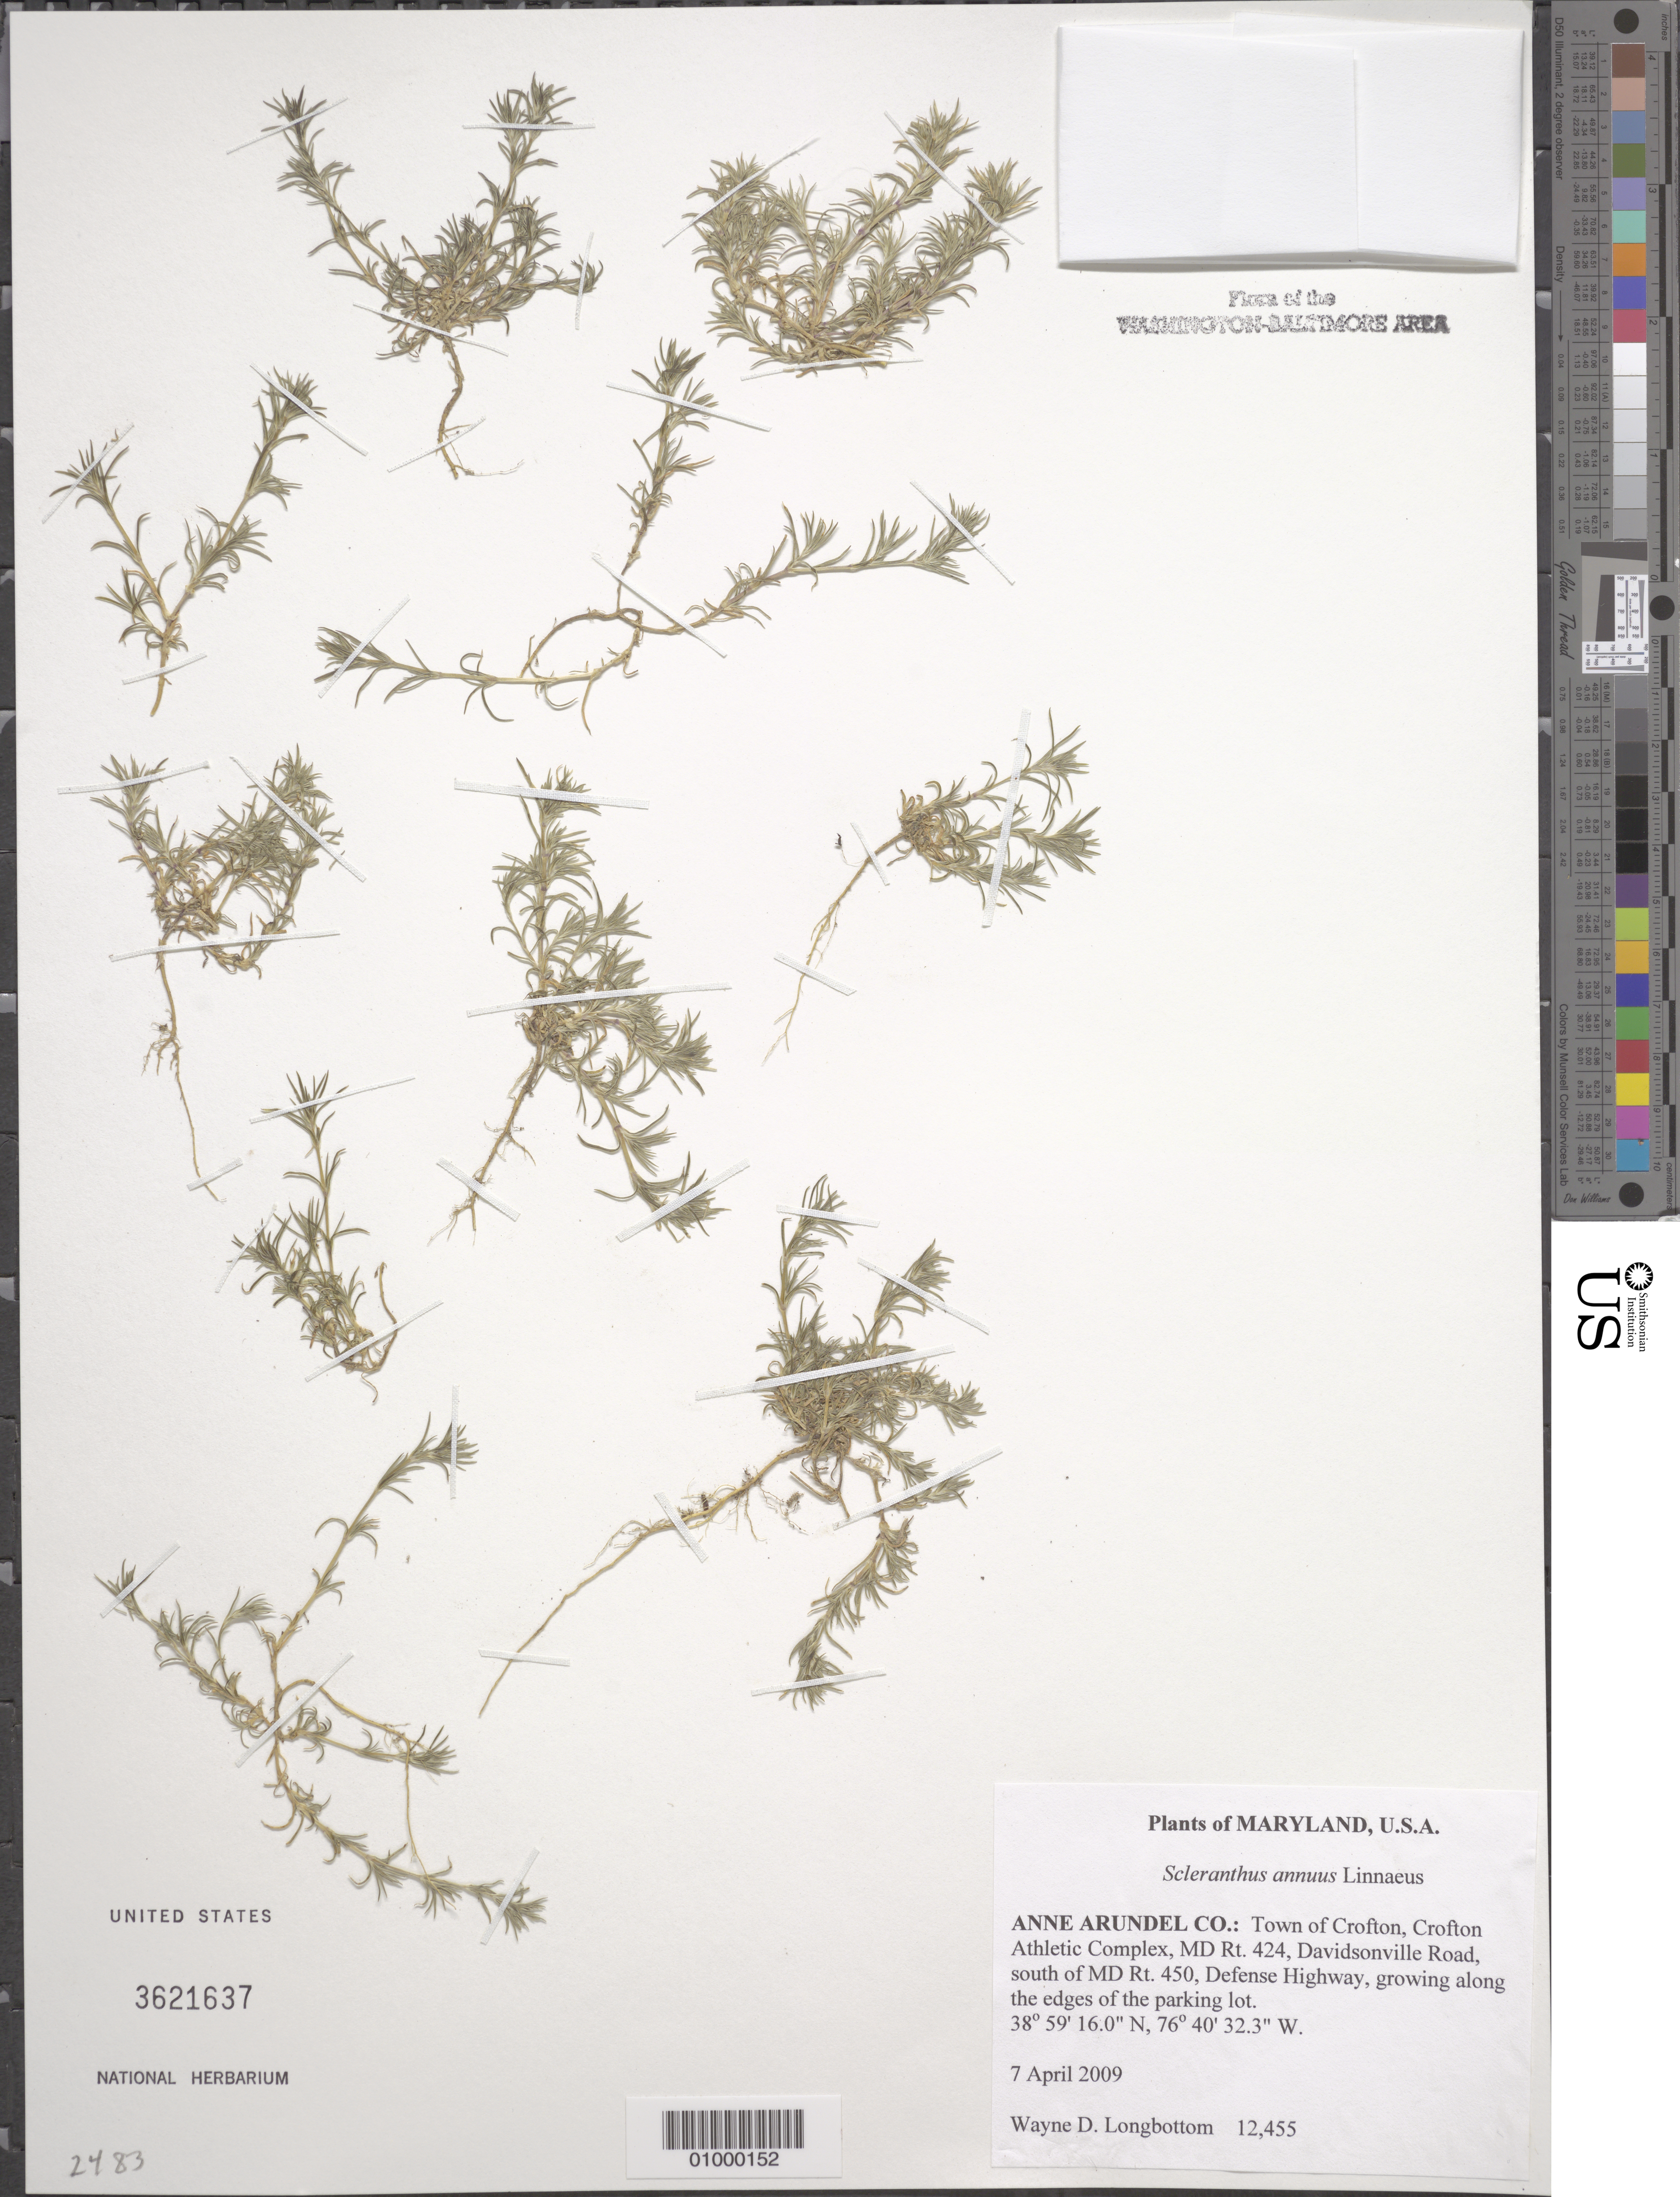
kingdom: Plantae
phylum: Tracheophyta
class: Magnoliopsida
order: Caryophyllales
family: Caryophyllaceae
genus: Scleranthus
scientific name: Scleranthus annuus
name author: L.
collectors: W. D. Longbottom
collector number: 12455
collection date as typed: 7 April 2009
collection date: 2009-04-07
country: United States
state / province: Maryland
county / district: Anne Arundel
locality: Town of Crofton, Crofton Athletic Complex, MD Rt. 424, Davidsonville Road, south of MD Rt. 450, Defense Highway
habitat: growing along the edges of the parking lot.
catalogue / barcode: US 3621637